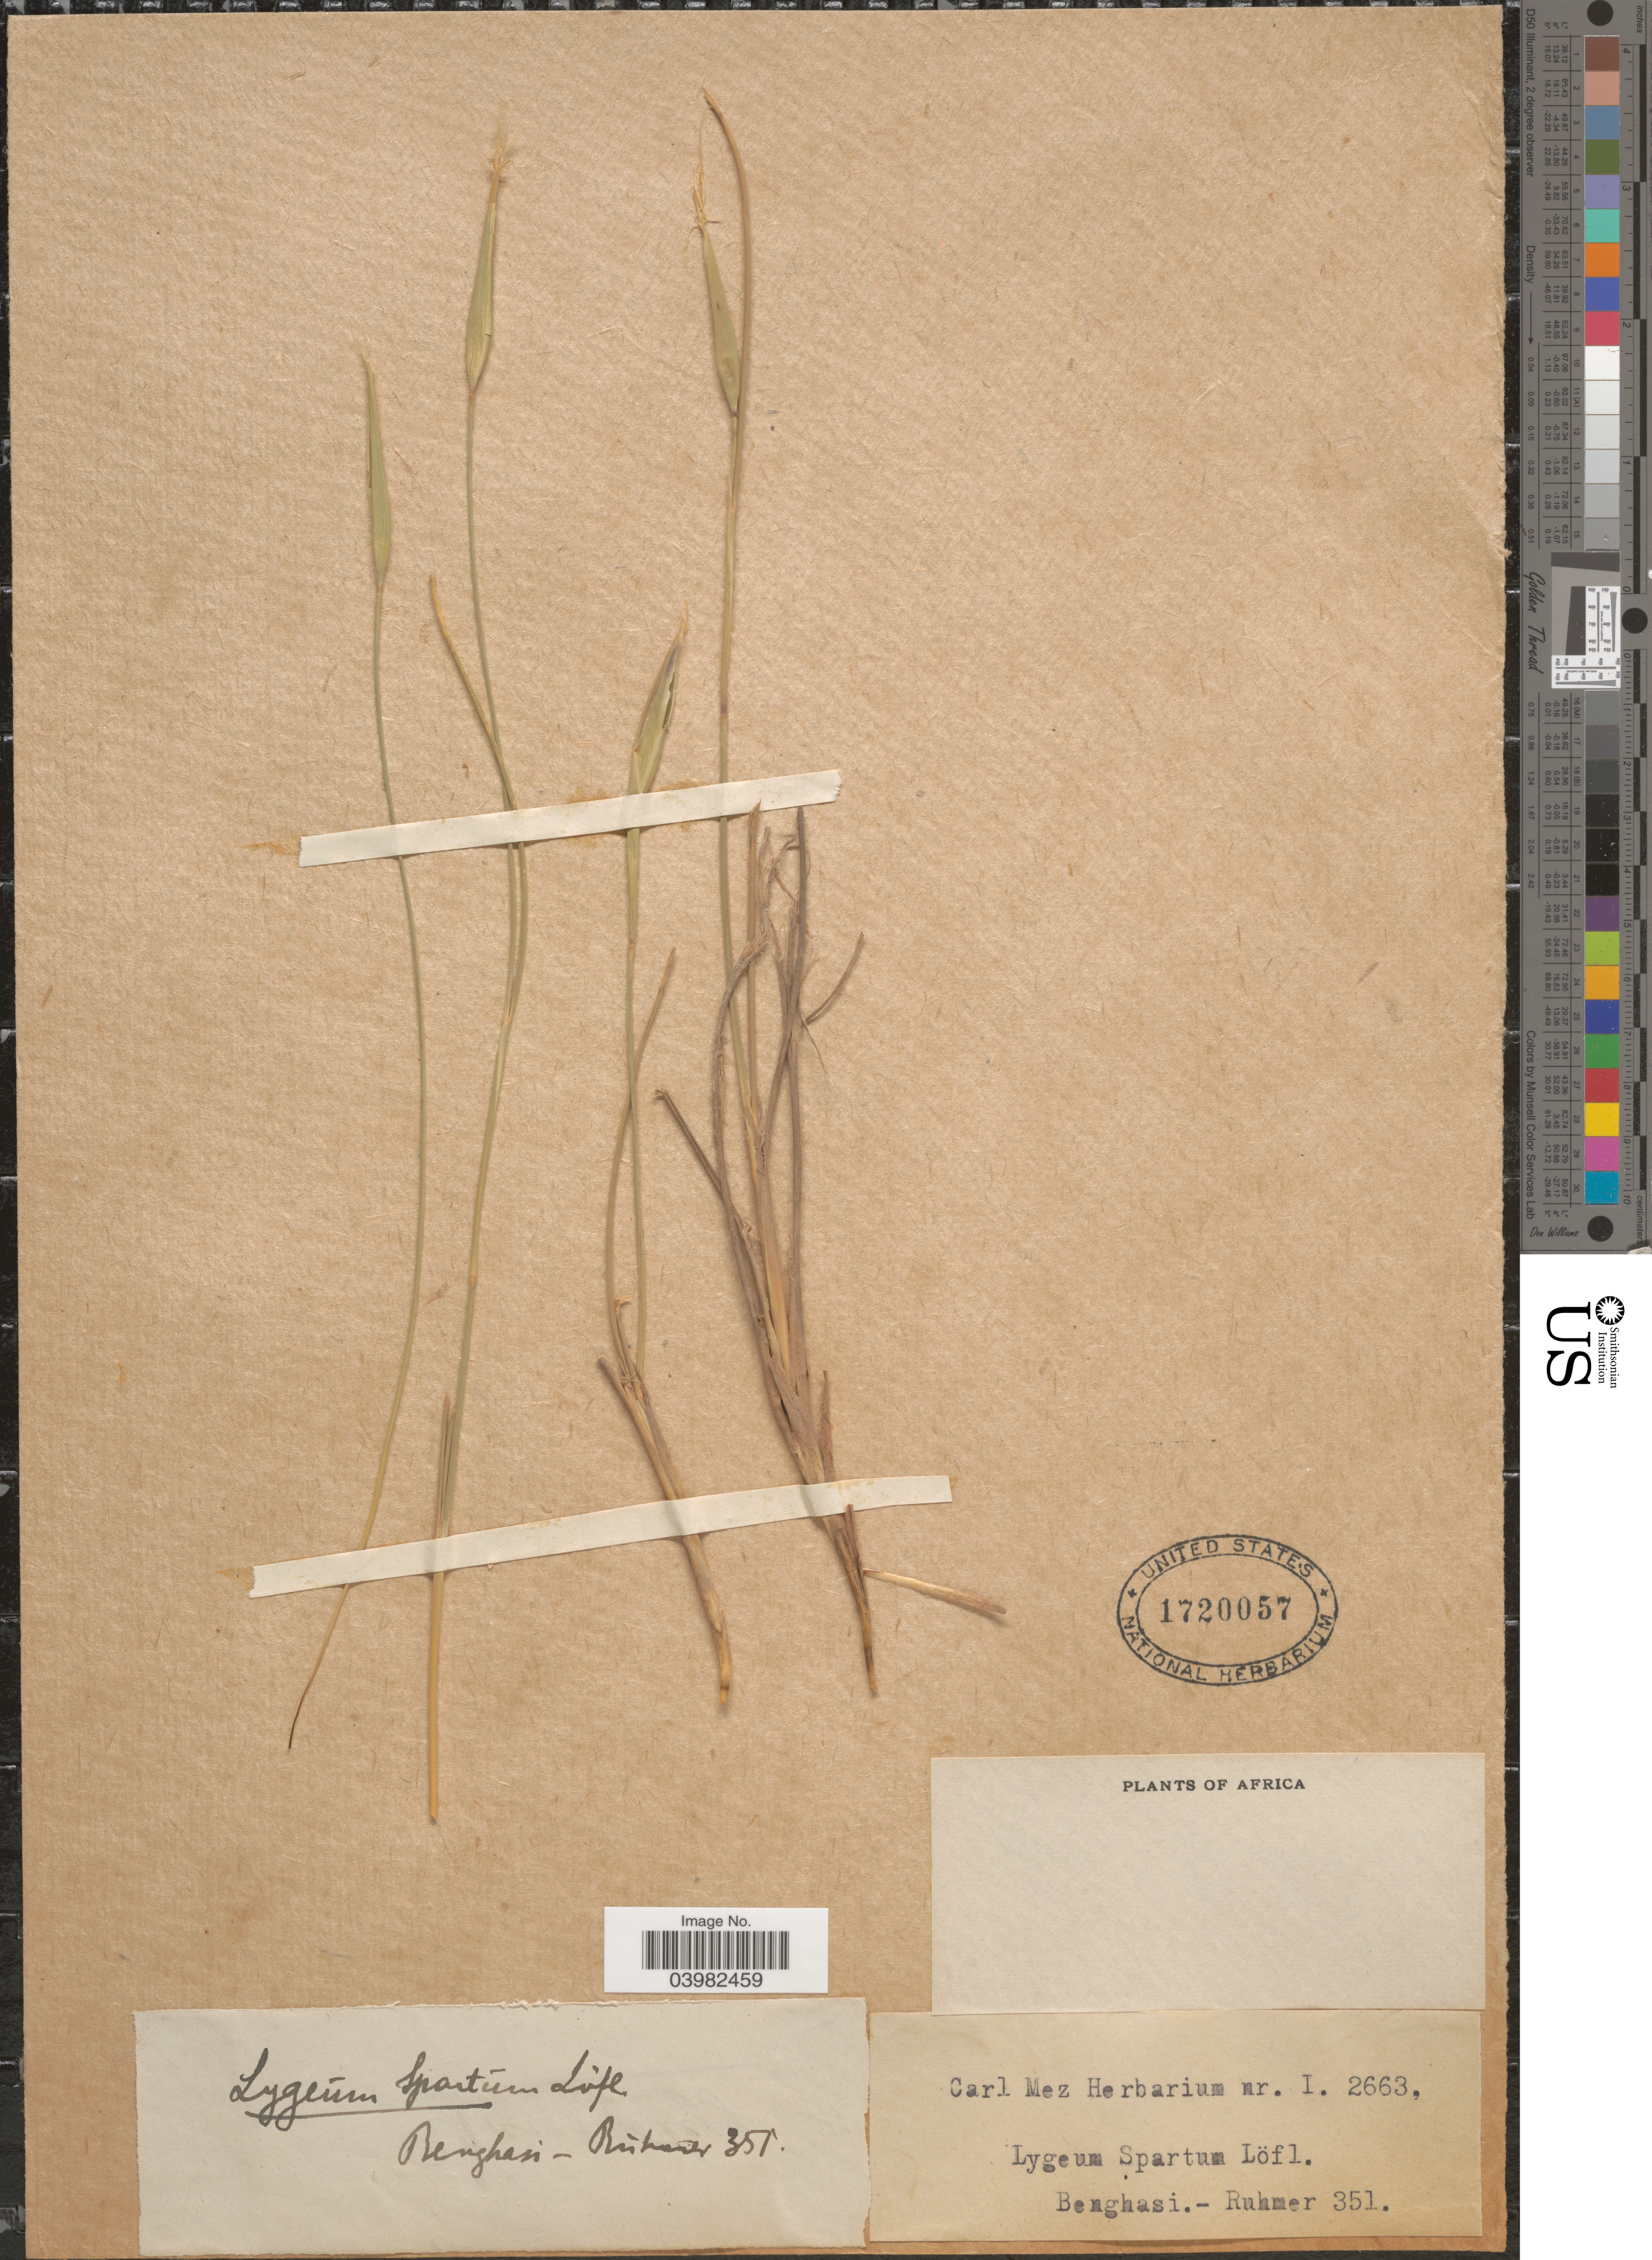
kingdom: Plantae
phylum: Tracheophyta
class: Liliopsida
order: Poales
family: Poaceae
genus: Lygeum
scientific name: Lygeum spartum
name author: L.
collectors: -. Ruhmer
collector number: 351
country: Libya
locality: Africa. Benghasi.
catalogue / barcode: US 1720057